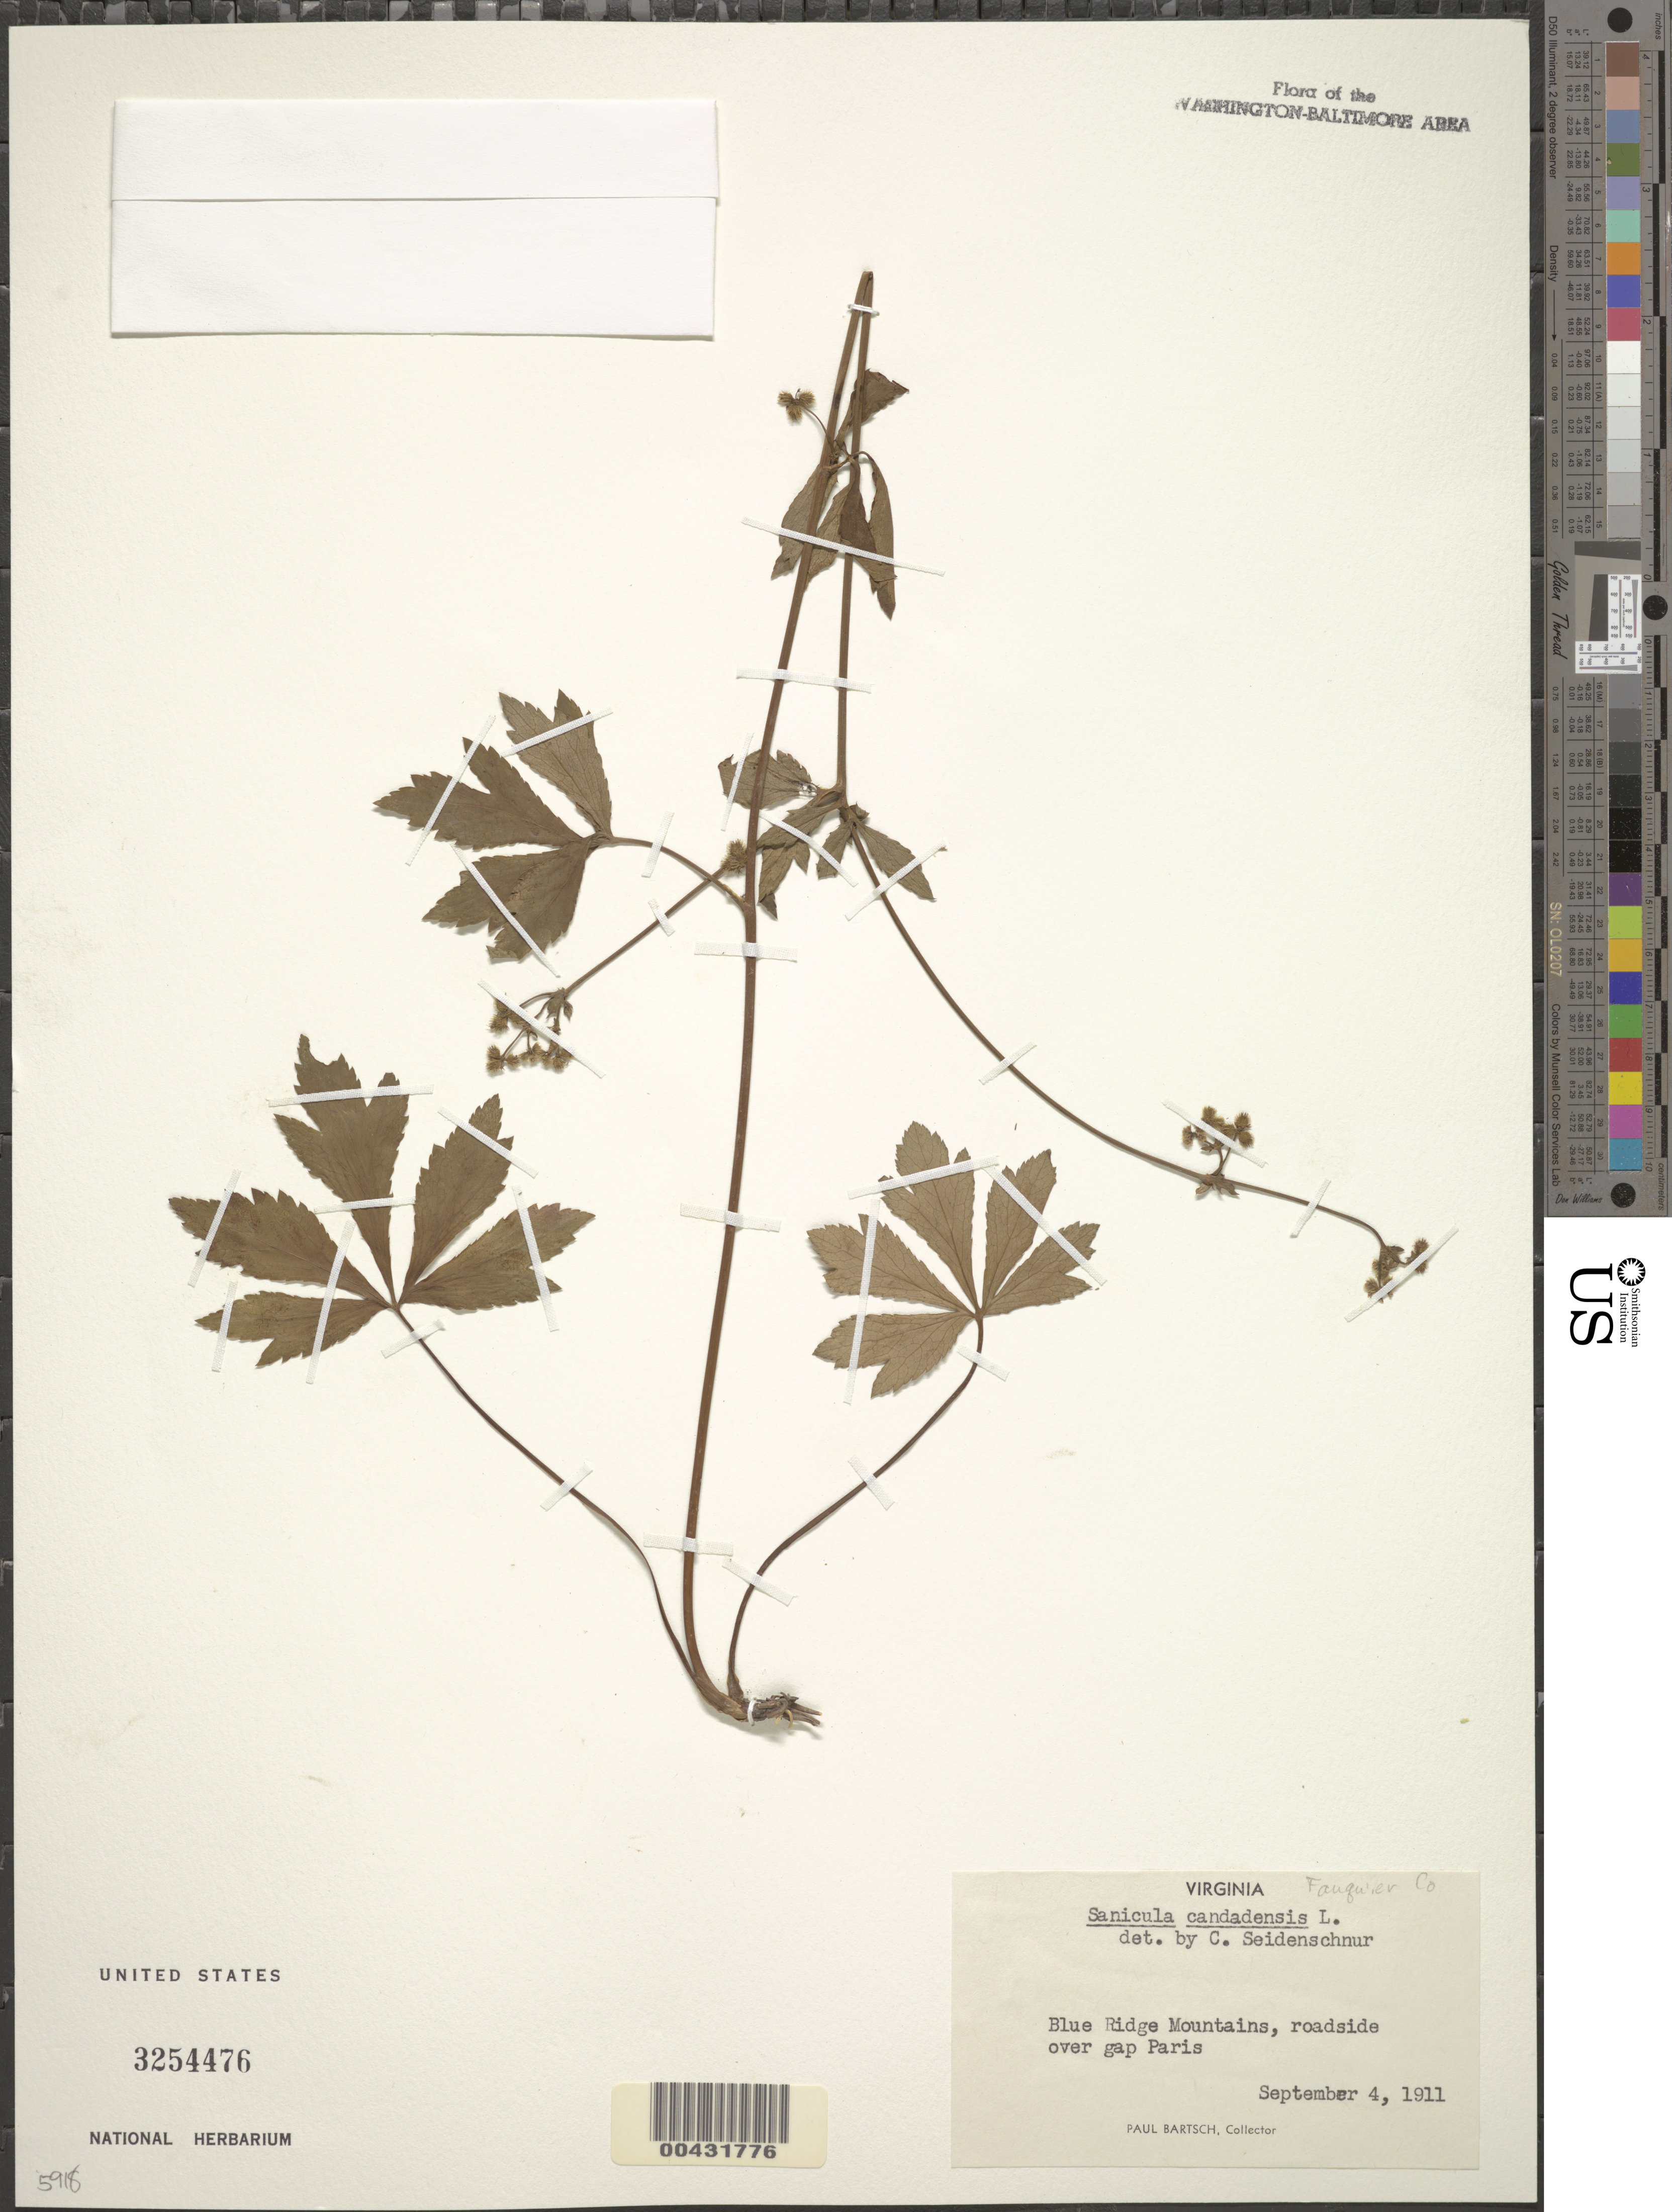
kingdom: Plantae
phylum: Tracheophyta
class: Magnoliopsida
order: Apiales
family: Apiaceae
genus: Sanicula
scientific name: Sanicula canadensis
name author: L.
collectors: P. Bartsch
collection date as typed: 04 Sep 1911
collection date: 1911-09-04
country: United States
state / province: Virginia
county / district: Fauquier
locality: Blue Ridge Mountains, gap at Paris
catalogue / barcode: US 3254476